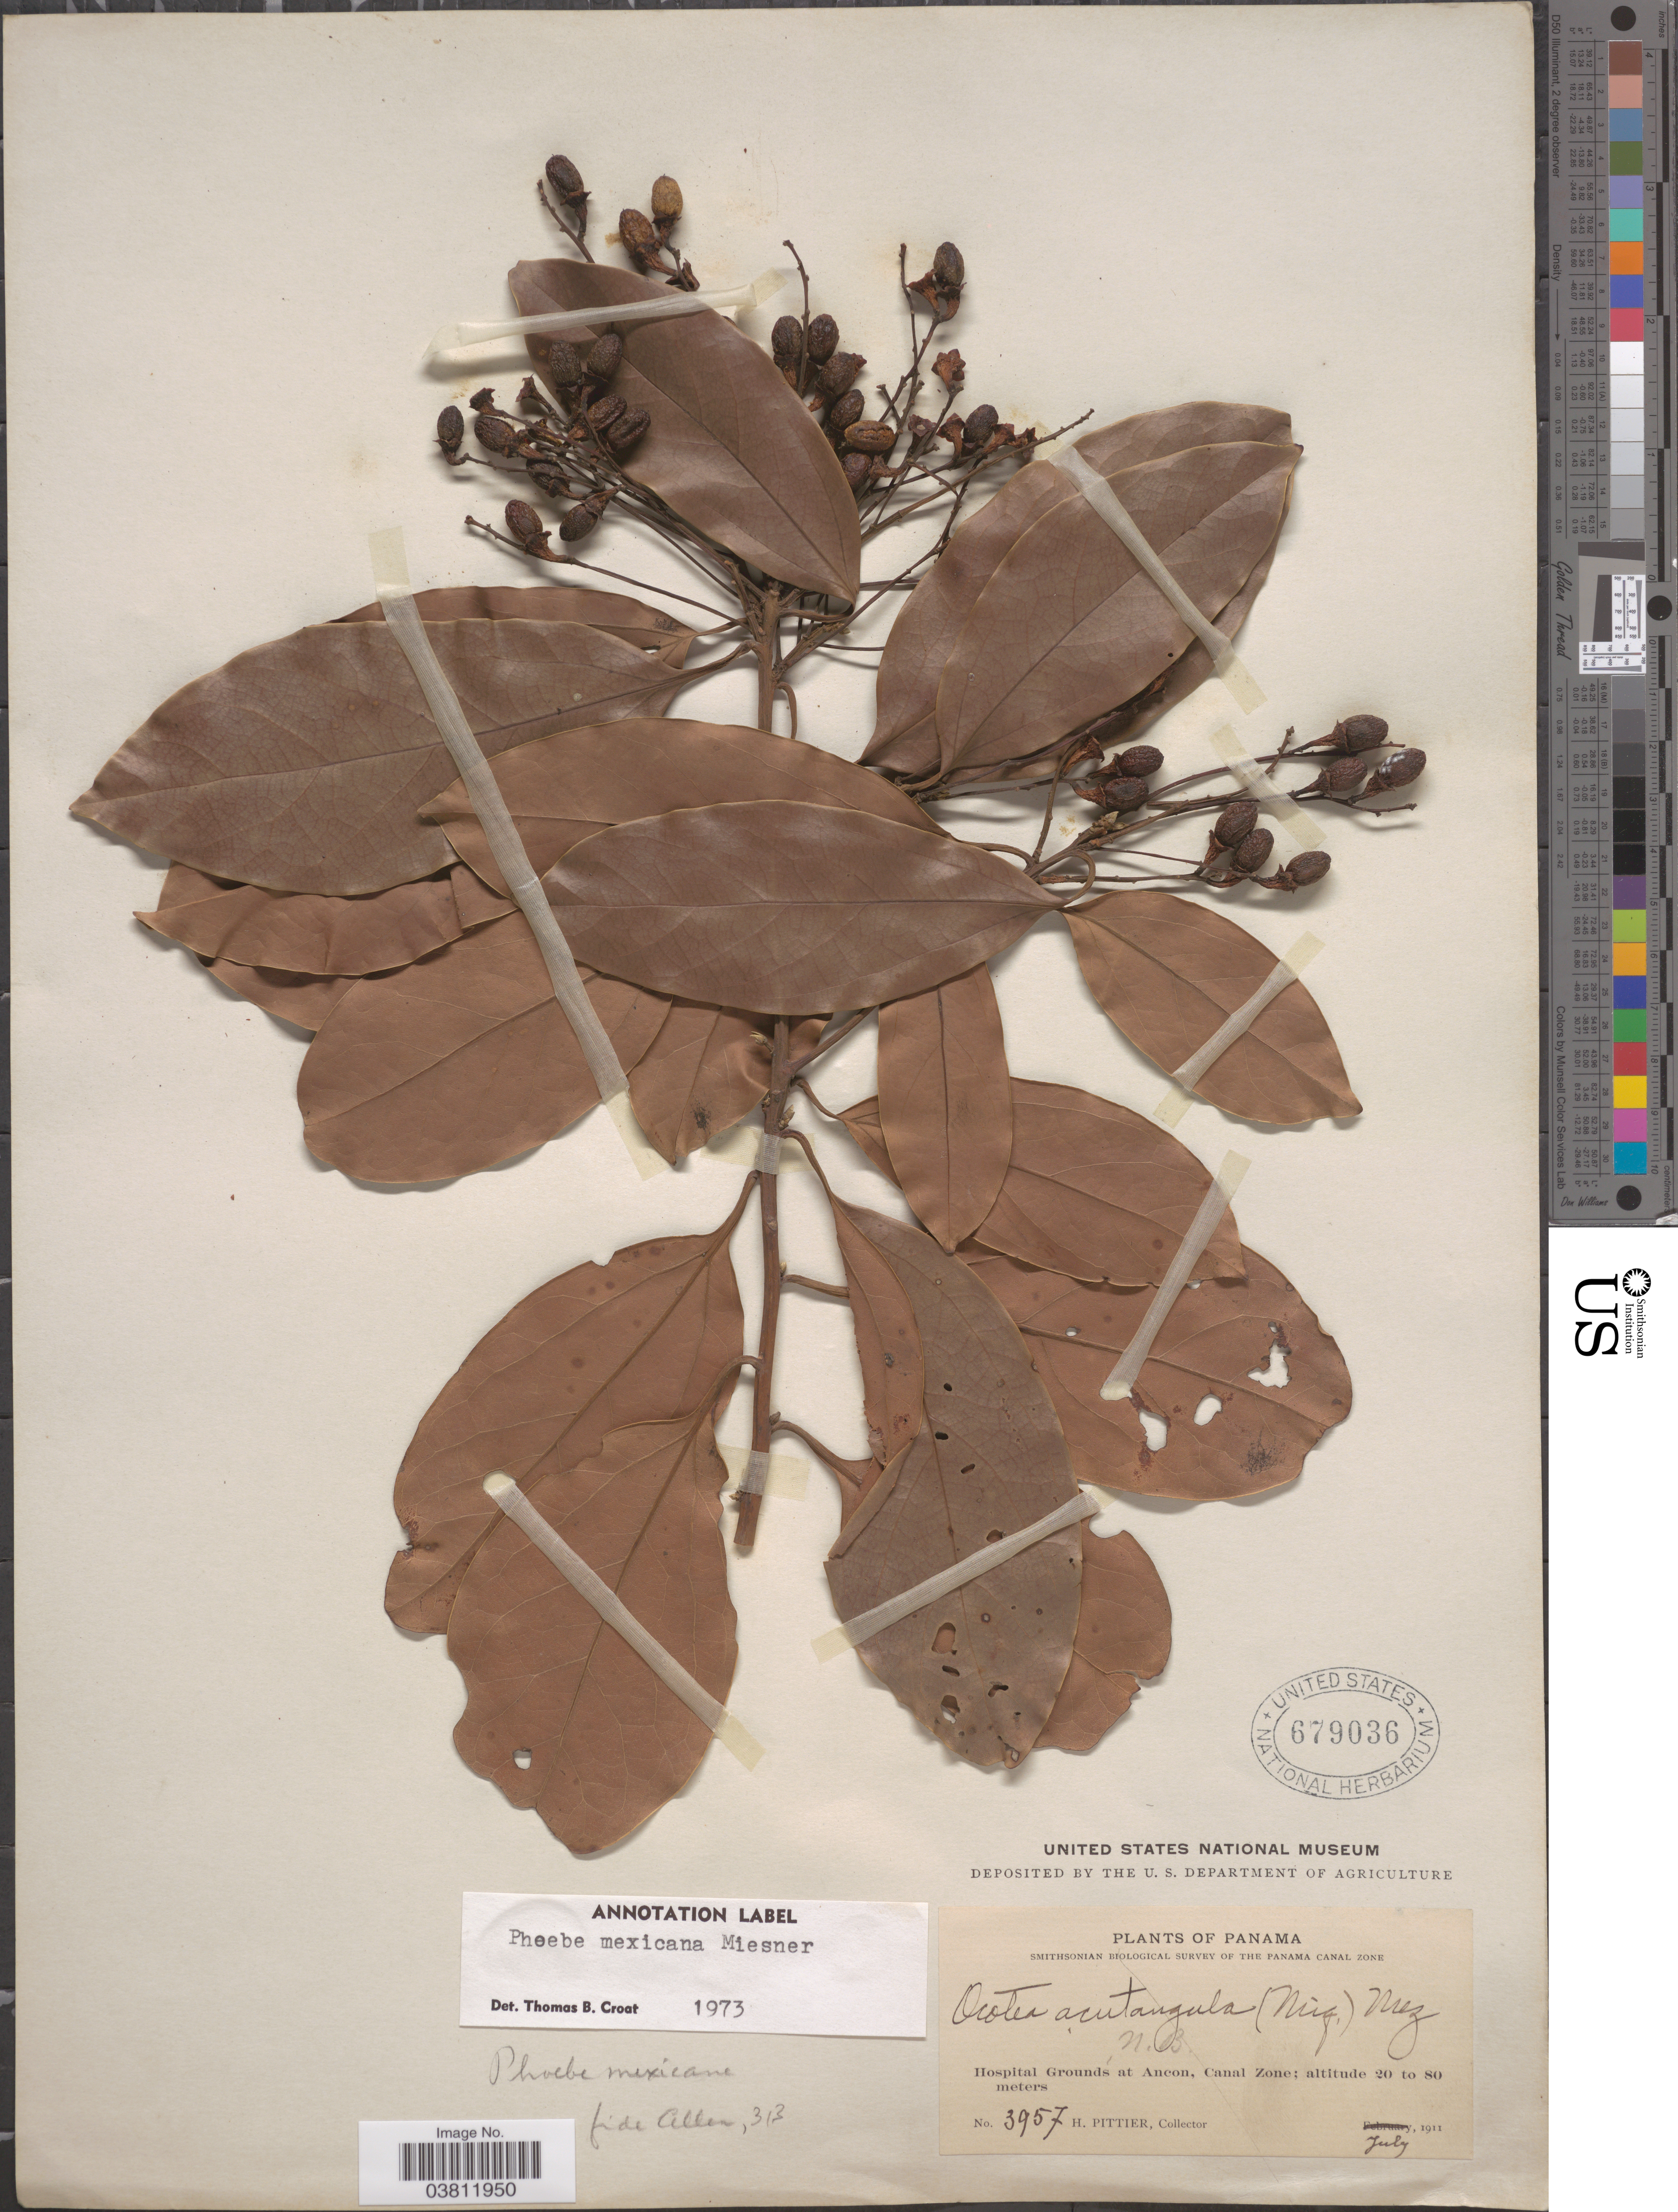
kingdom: Plantae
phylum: Tracheophyta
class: Magnoliopsida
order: Laurales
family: Lauraceae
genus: Phoebe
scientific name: Phoebe mexicana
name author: Meisn.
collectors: H. F. Pittier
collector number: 3957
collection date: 1911-07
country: Panama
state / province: Colón / Panamá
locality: Hospital Grounds at Ancon, Canal Zone.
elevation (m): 20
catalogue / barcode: US 679036